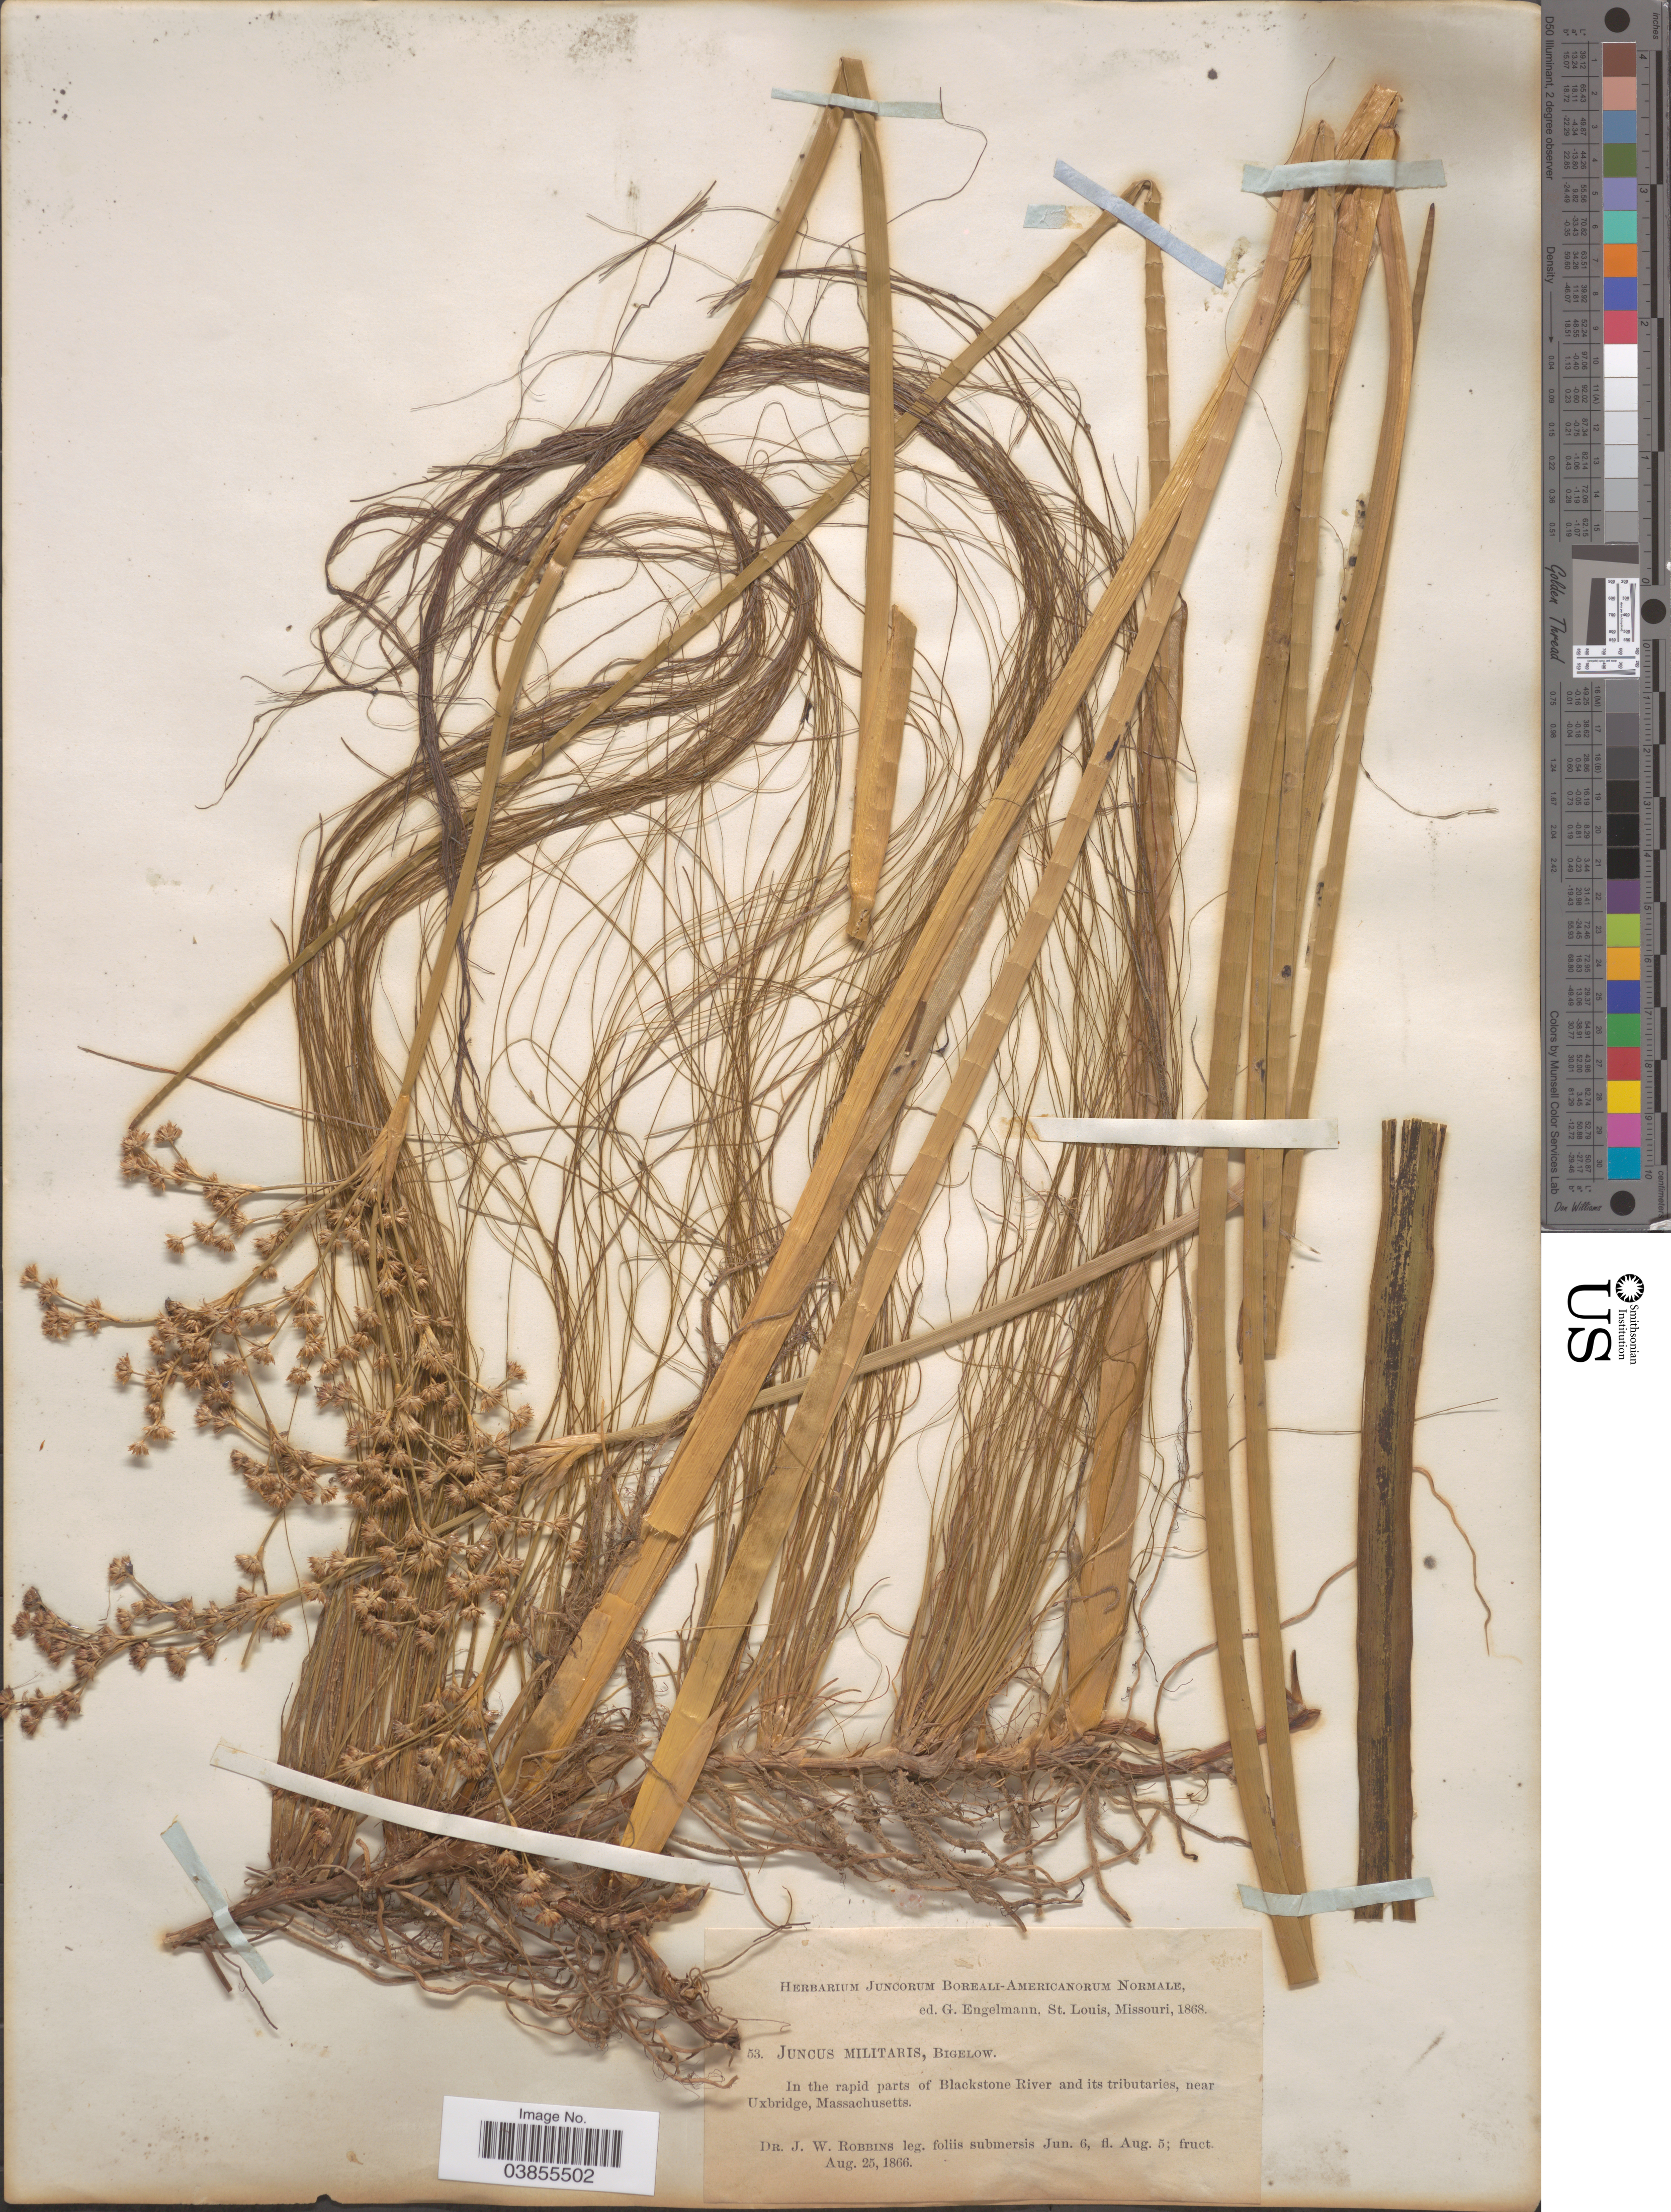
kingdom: Plantae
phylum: Tracheophyta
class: Liliopsida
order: Poales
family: Juncaceae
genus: Juncus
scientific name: Juncus militaris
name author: Bigelow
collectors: J. W. Robbins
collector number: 53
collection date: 1866-06-06/1866-08-25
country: United States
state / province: Massachusetts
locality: In the rapid parts of Blackstone River and its tributaries, near Uxbridge.